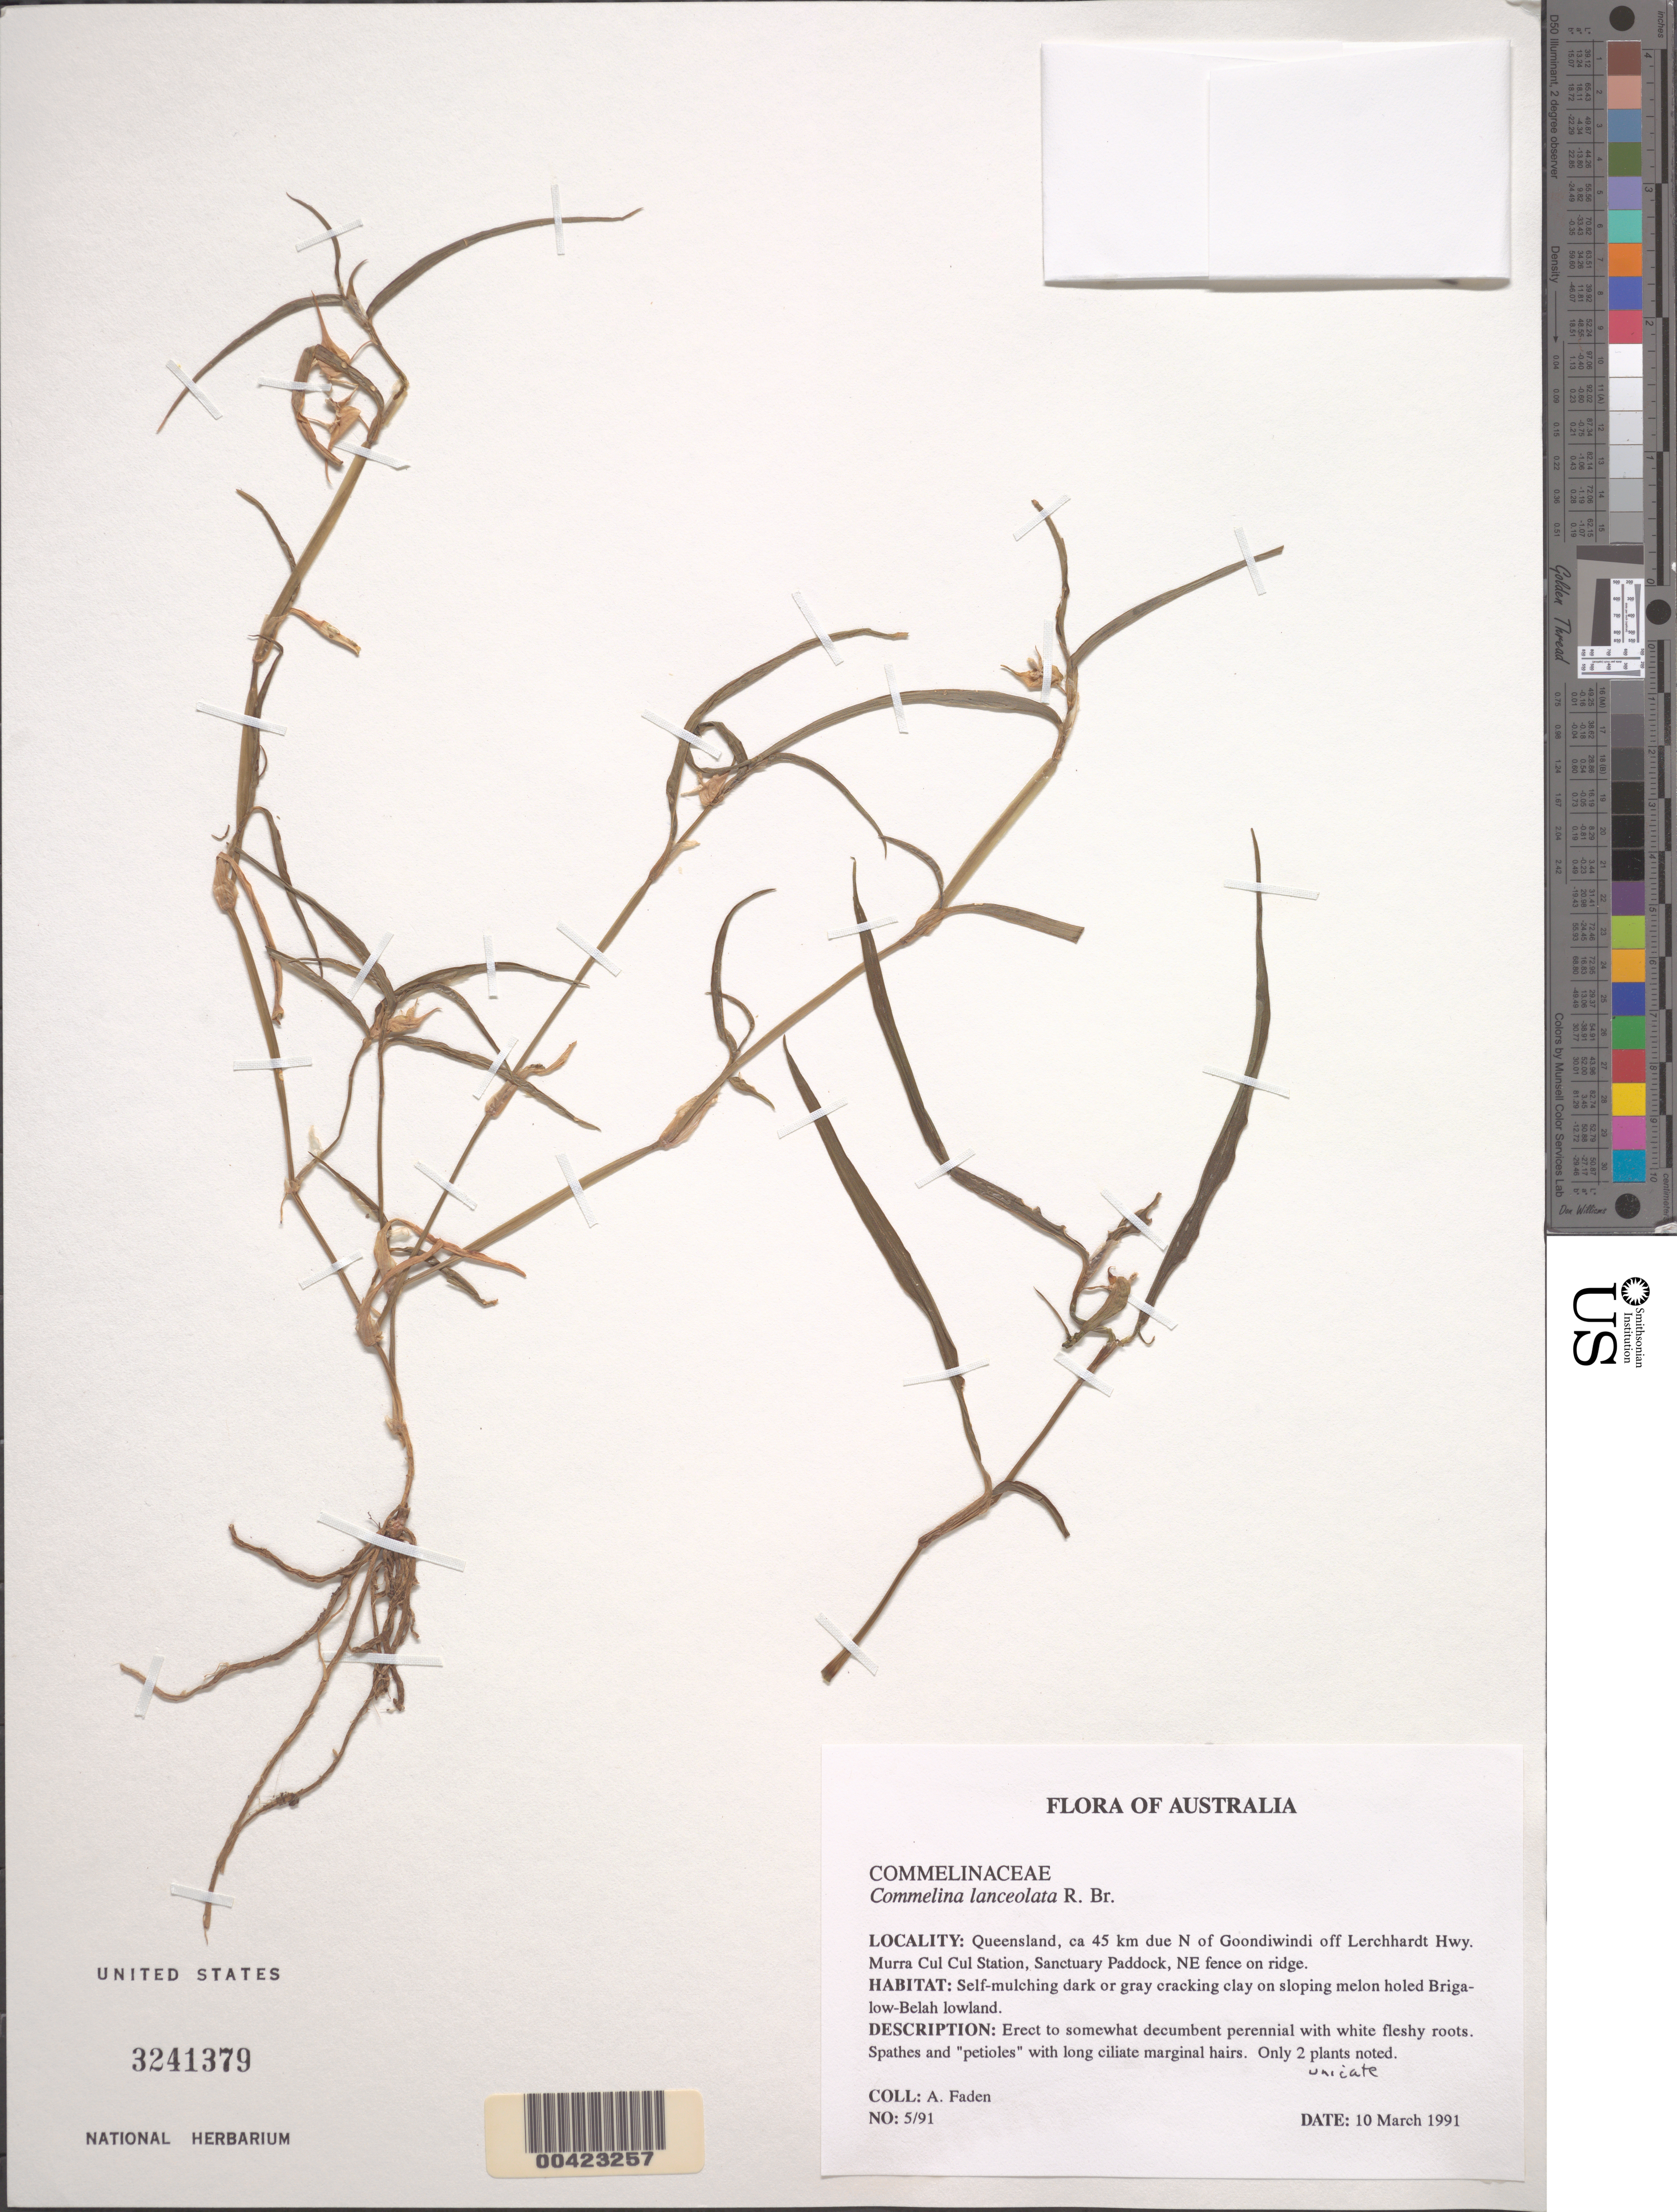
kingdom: Plantae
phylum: Tracheophyta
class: Liliopsida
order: Commelinales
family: Commelinaceae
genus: Commelina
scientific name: Commelina lanceolata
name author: R. Br.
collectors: A. J. Faden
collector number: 5/91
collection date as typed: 10 Mar 1991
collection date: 1991-03-10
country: Australia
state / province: Queensland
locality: N of goondiwindi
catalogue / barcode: US 3241379